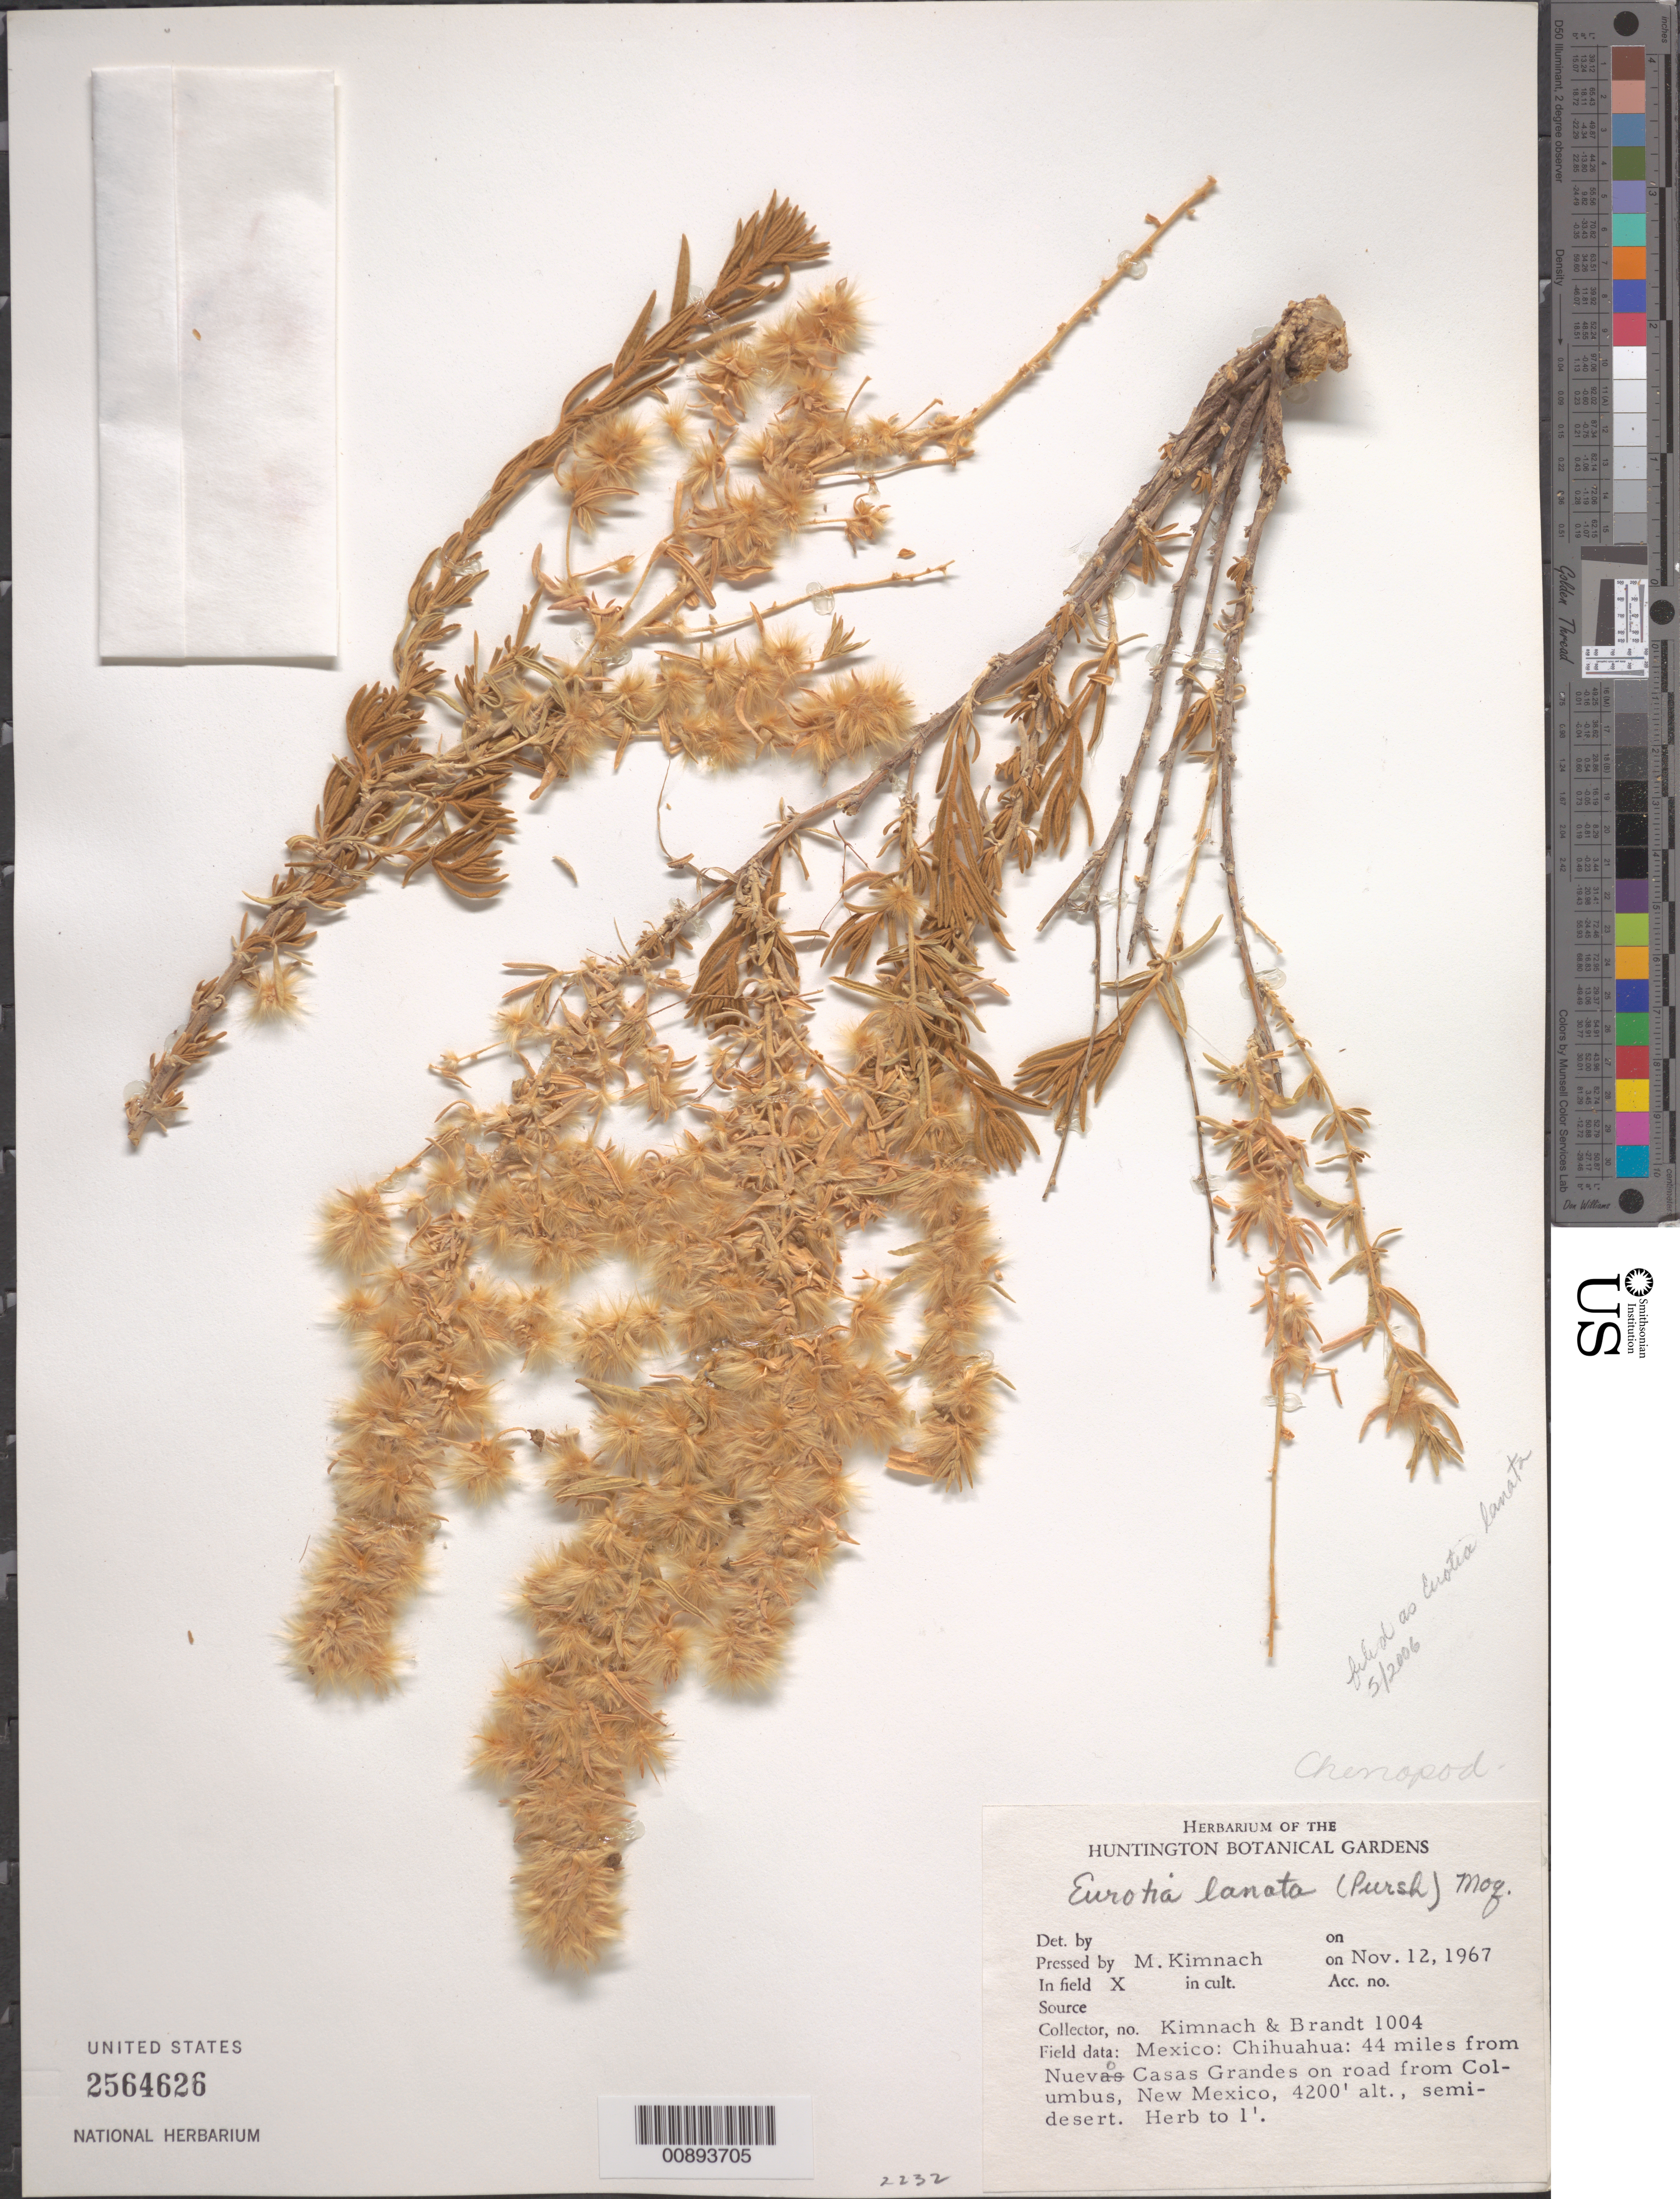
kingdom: Plantae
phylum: Tracheophyta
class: Magnoliopsida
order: Caryophyllales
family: Amaranthaceae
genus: Krascheninnikovia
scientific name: Krascheninnikovia lanata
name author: (Pursh) A. Meeuse & A.Smit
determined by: U.S. National Herbarium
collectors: M. W. Kimnach & -. Brandt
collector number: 1004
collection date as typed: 12 Nov 1967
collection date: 1967-11-12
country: Mexico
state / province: Chihuahua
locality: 44 miles from Nuevo Casas Grandes on road from Columbus, New Mexico.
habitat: Semi-desert.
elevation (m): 1280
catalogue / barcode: US 2564626